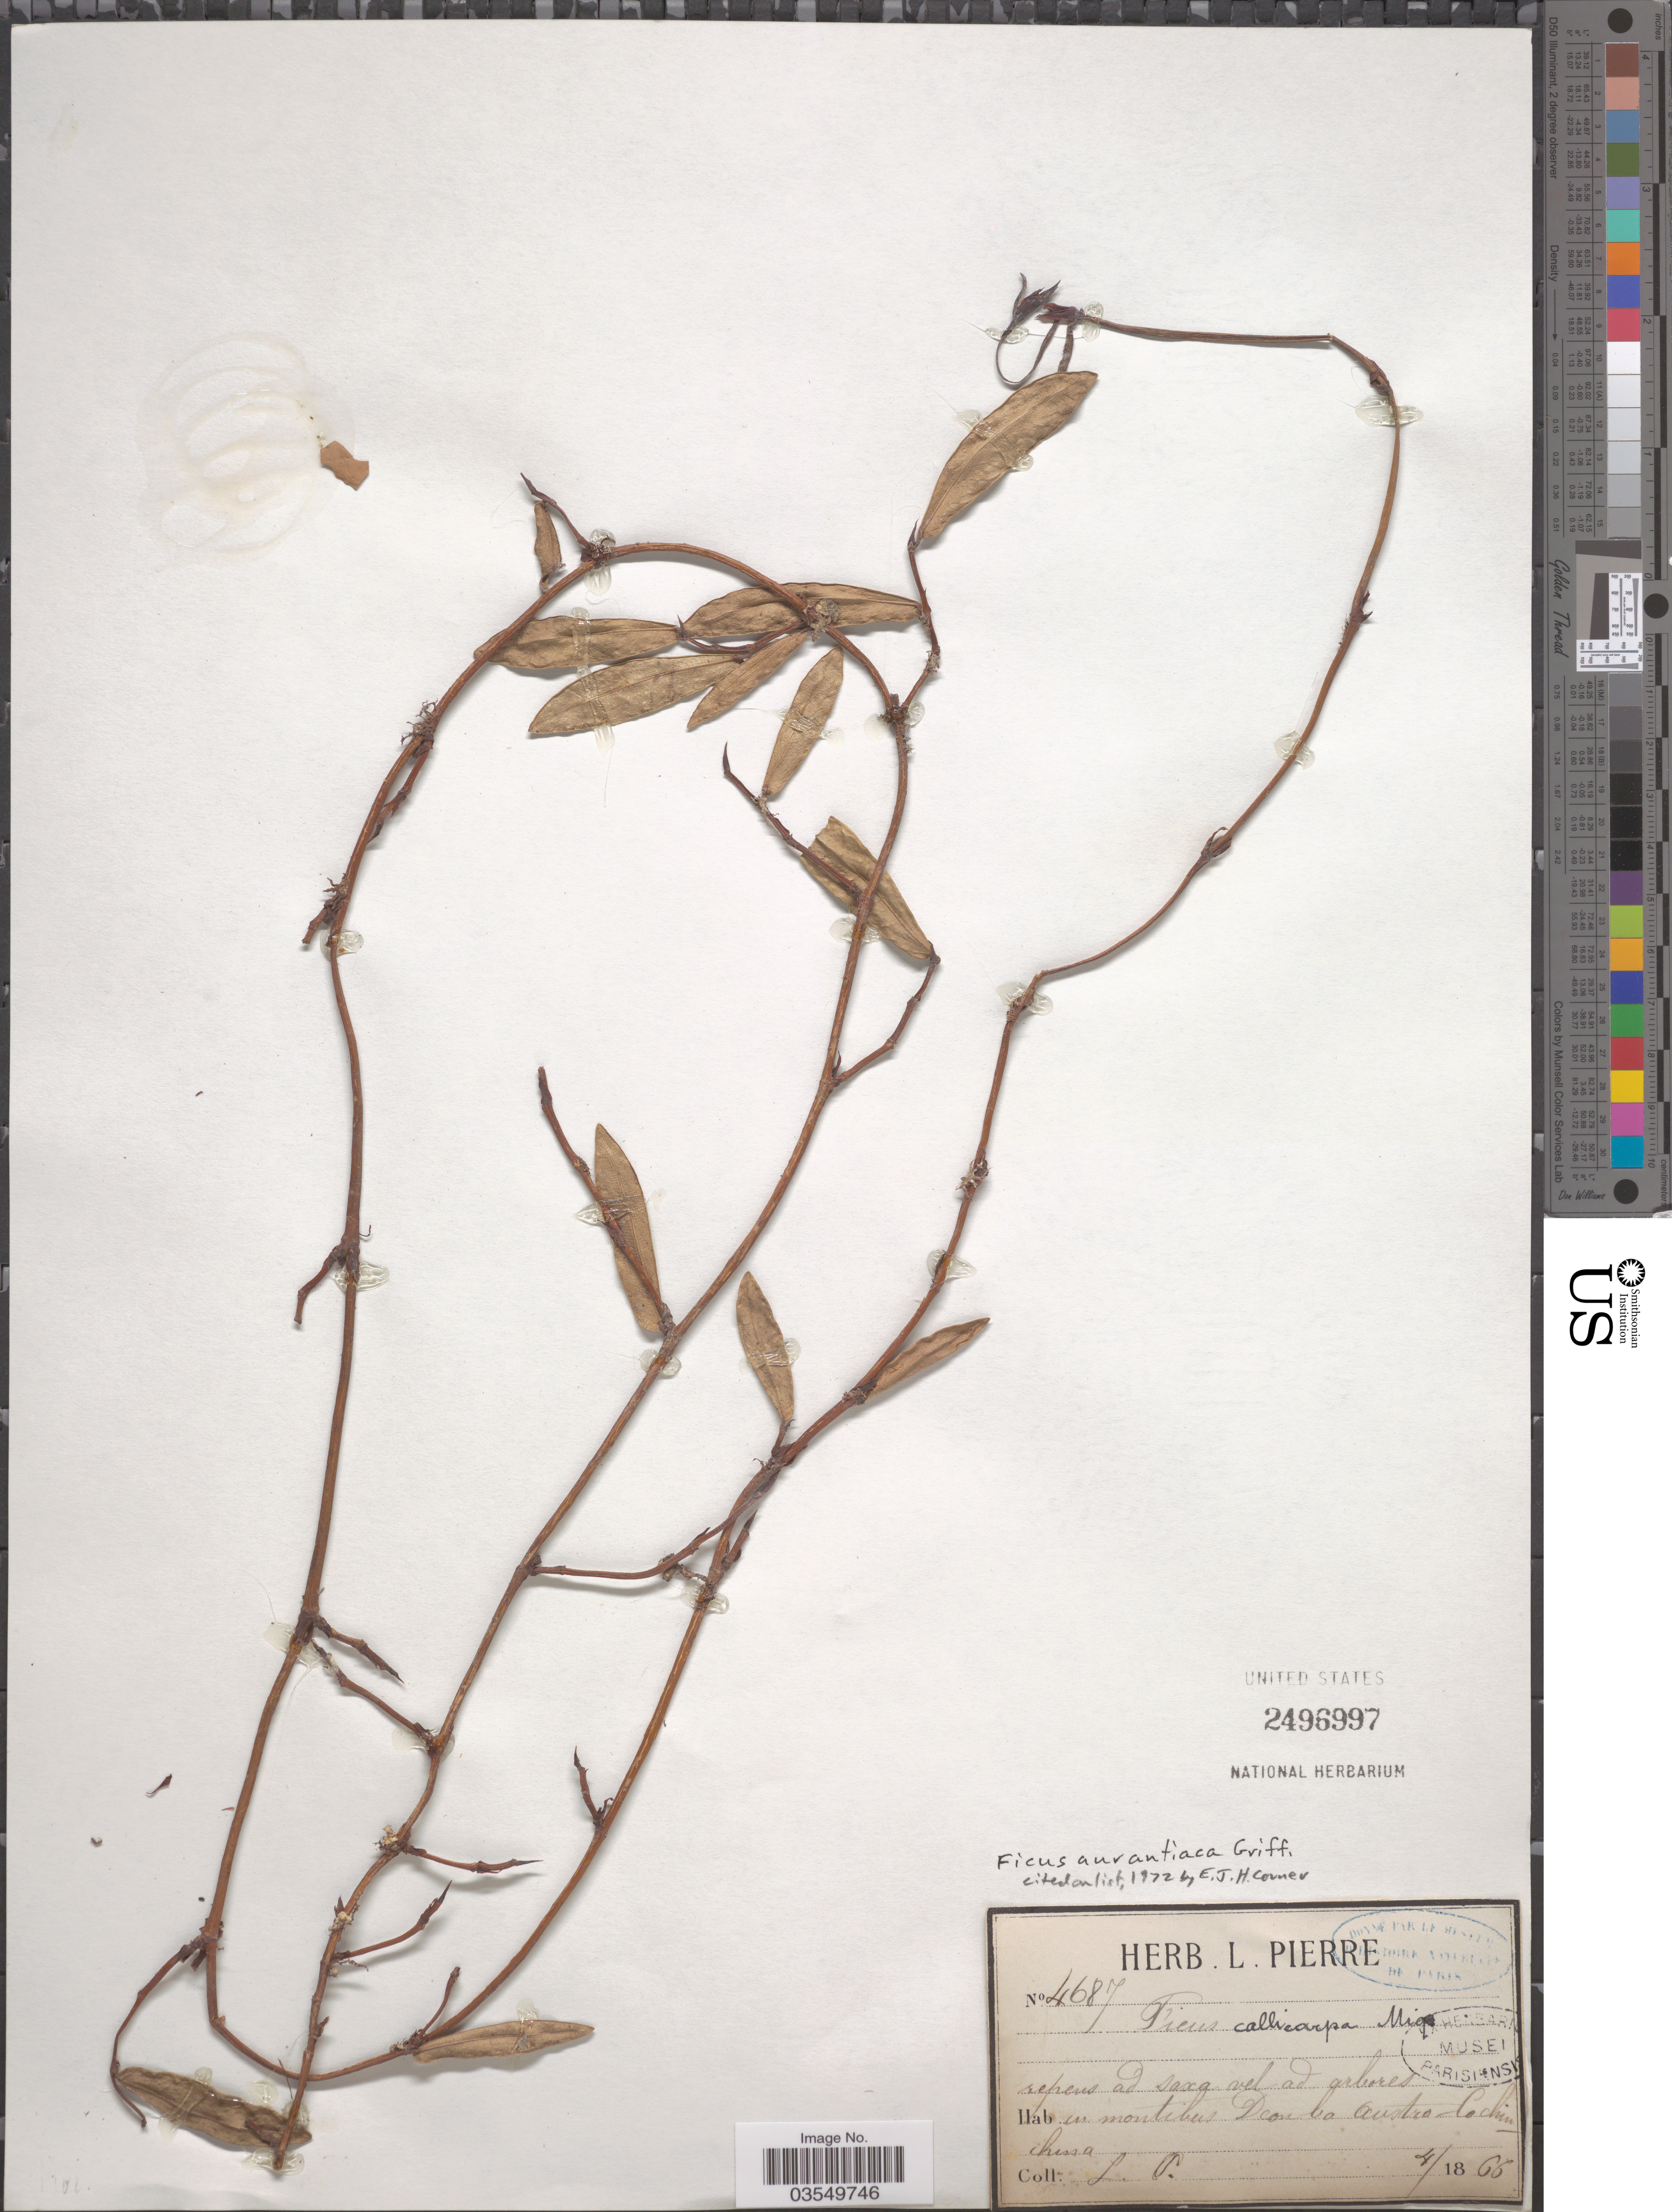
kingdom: Plantae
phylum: Tracheophyta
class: Magnoliopsida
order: Rosales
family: Moraceae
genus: Ficus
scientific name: Ficus aurantiacea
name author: Griff.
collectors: L. Pierre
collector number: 4687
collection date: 1866-04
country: Vietnam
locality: In montibus Deon Co austro-Cochinchina.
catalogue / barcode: US 2496997